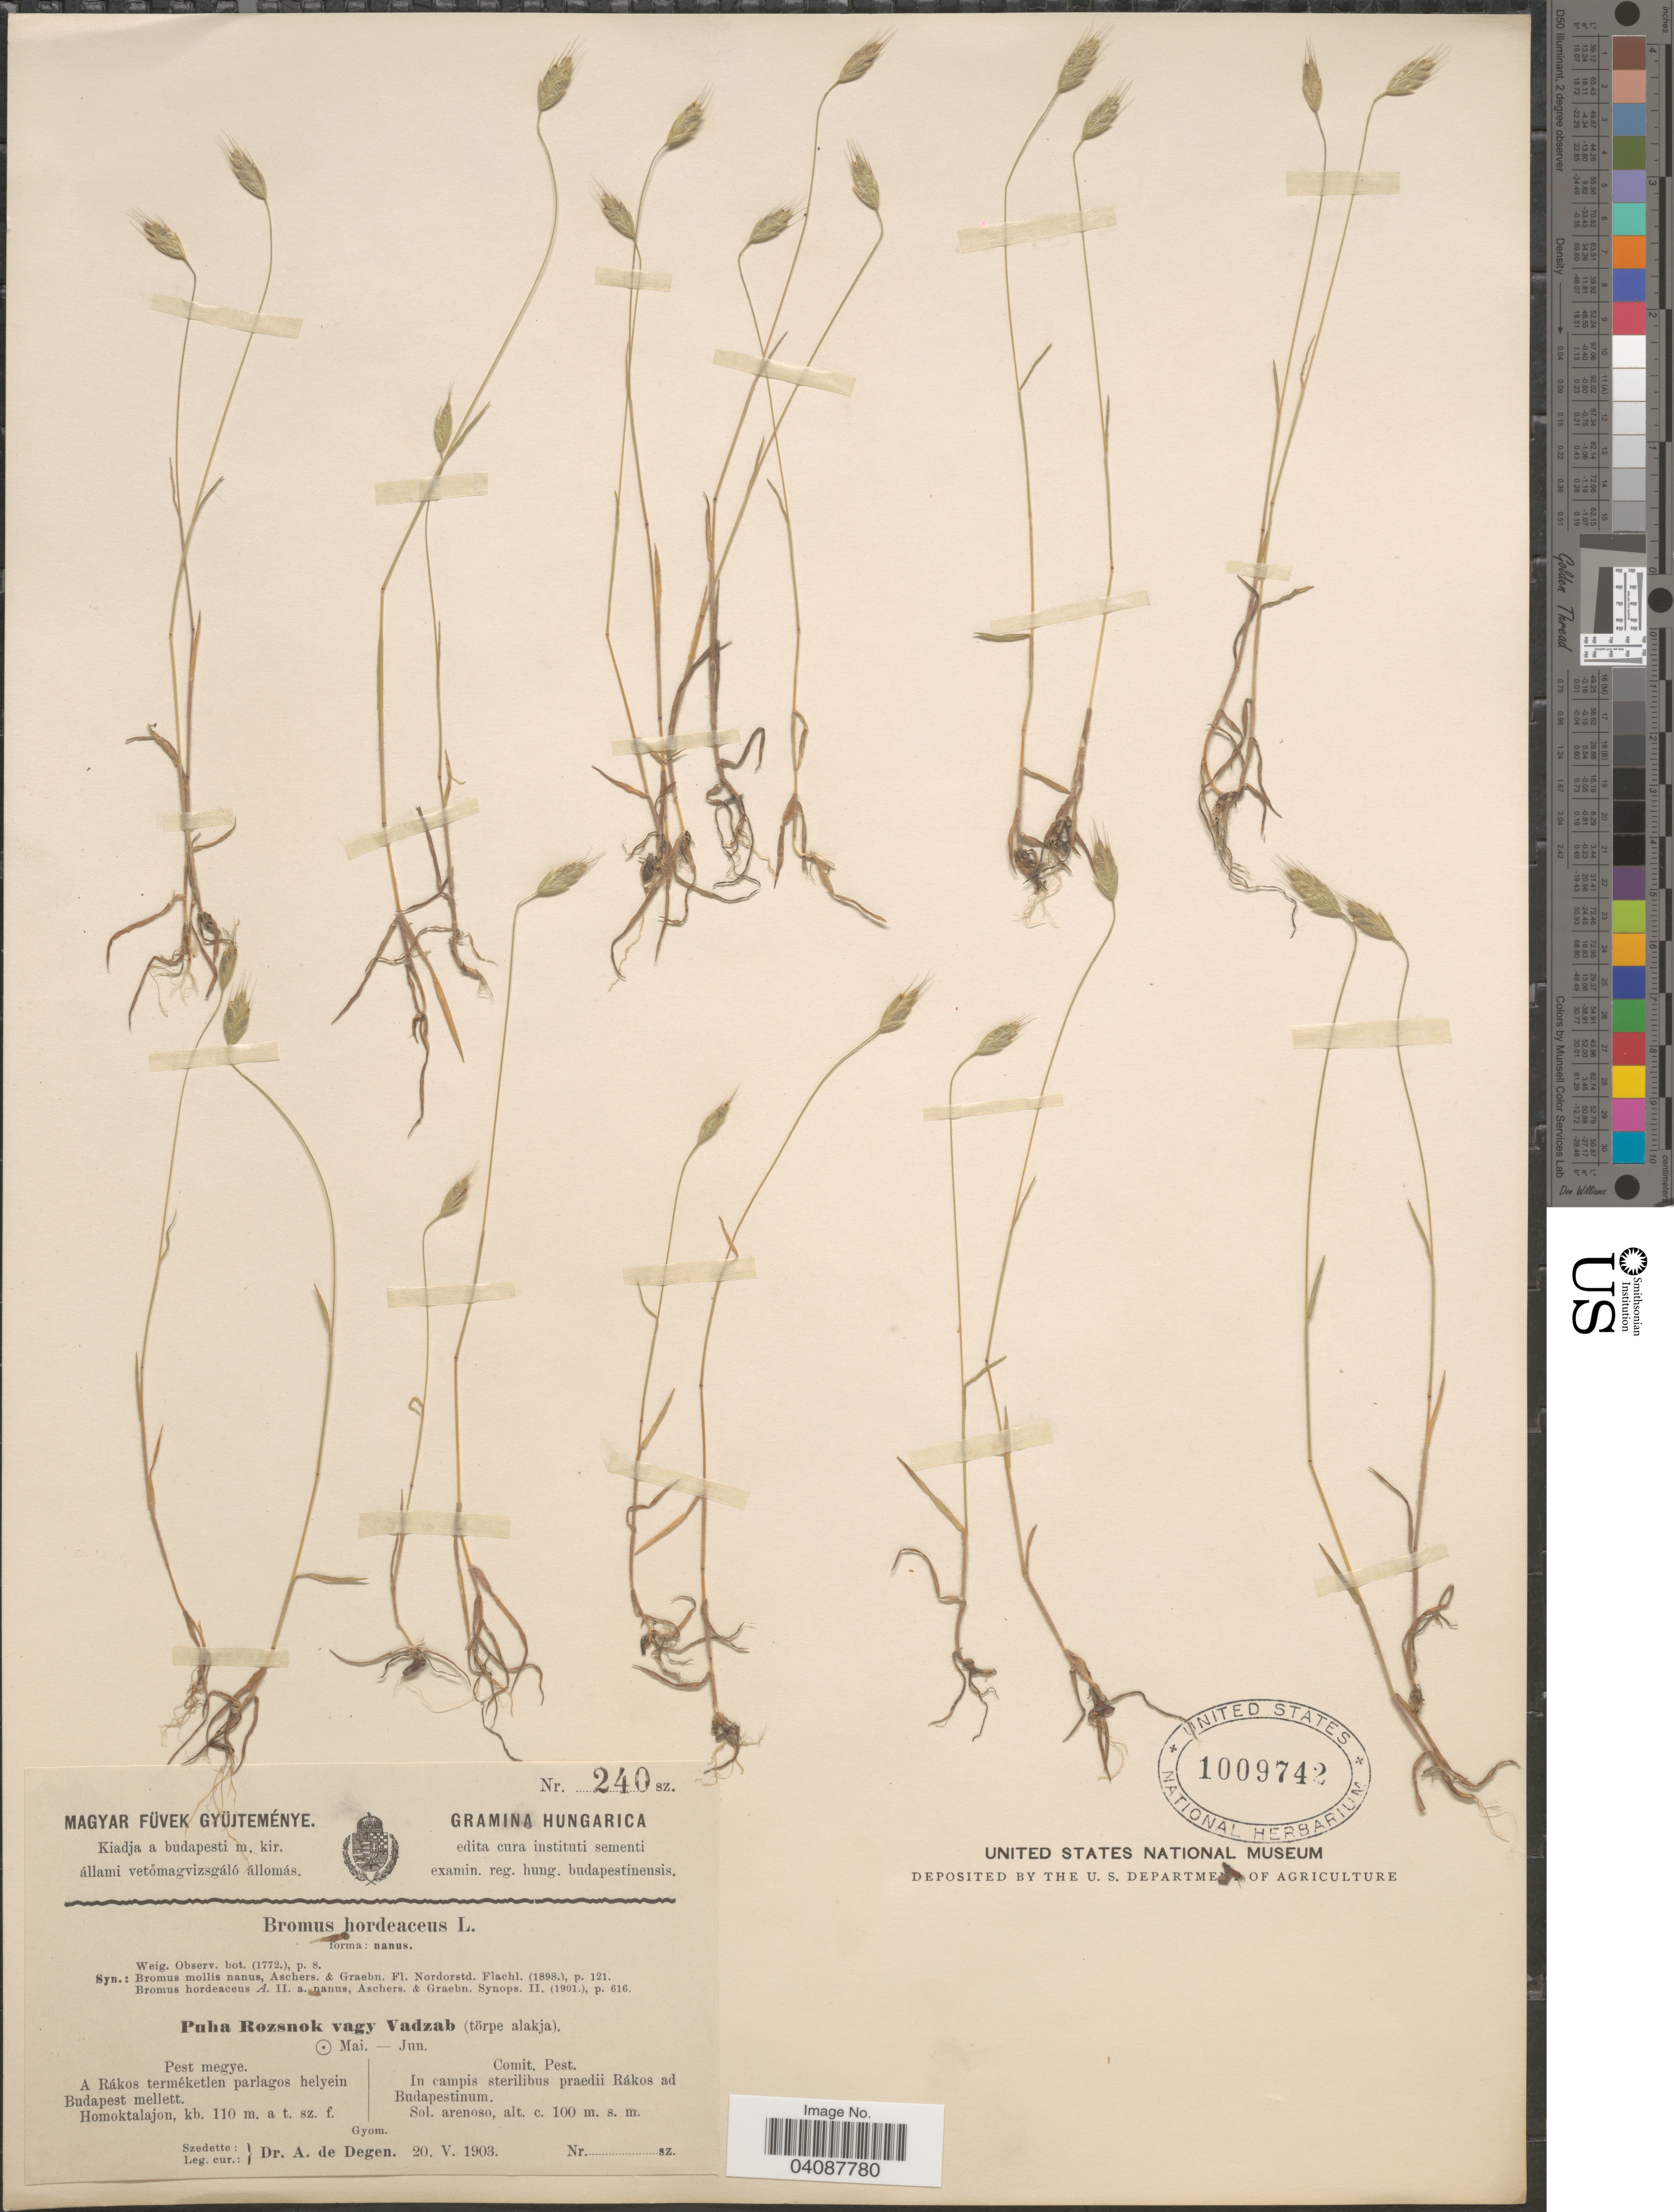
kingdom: Plantae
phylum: Tracheophyta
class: Liliopsida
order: Poales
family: Poaceae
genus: Bromus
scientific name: Bromus hordeaceus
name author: L.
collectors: A. Degen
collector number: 240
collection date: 1903-05-20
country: Hungary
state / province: Pest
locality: Comit. Pest. In campis sterilibus praedii Rákos ad Budapestinum.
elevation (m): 100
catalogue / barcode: US 1009742